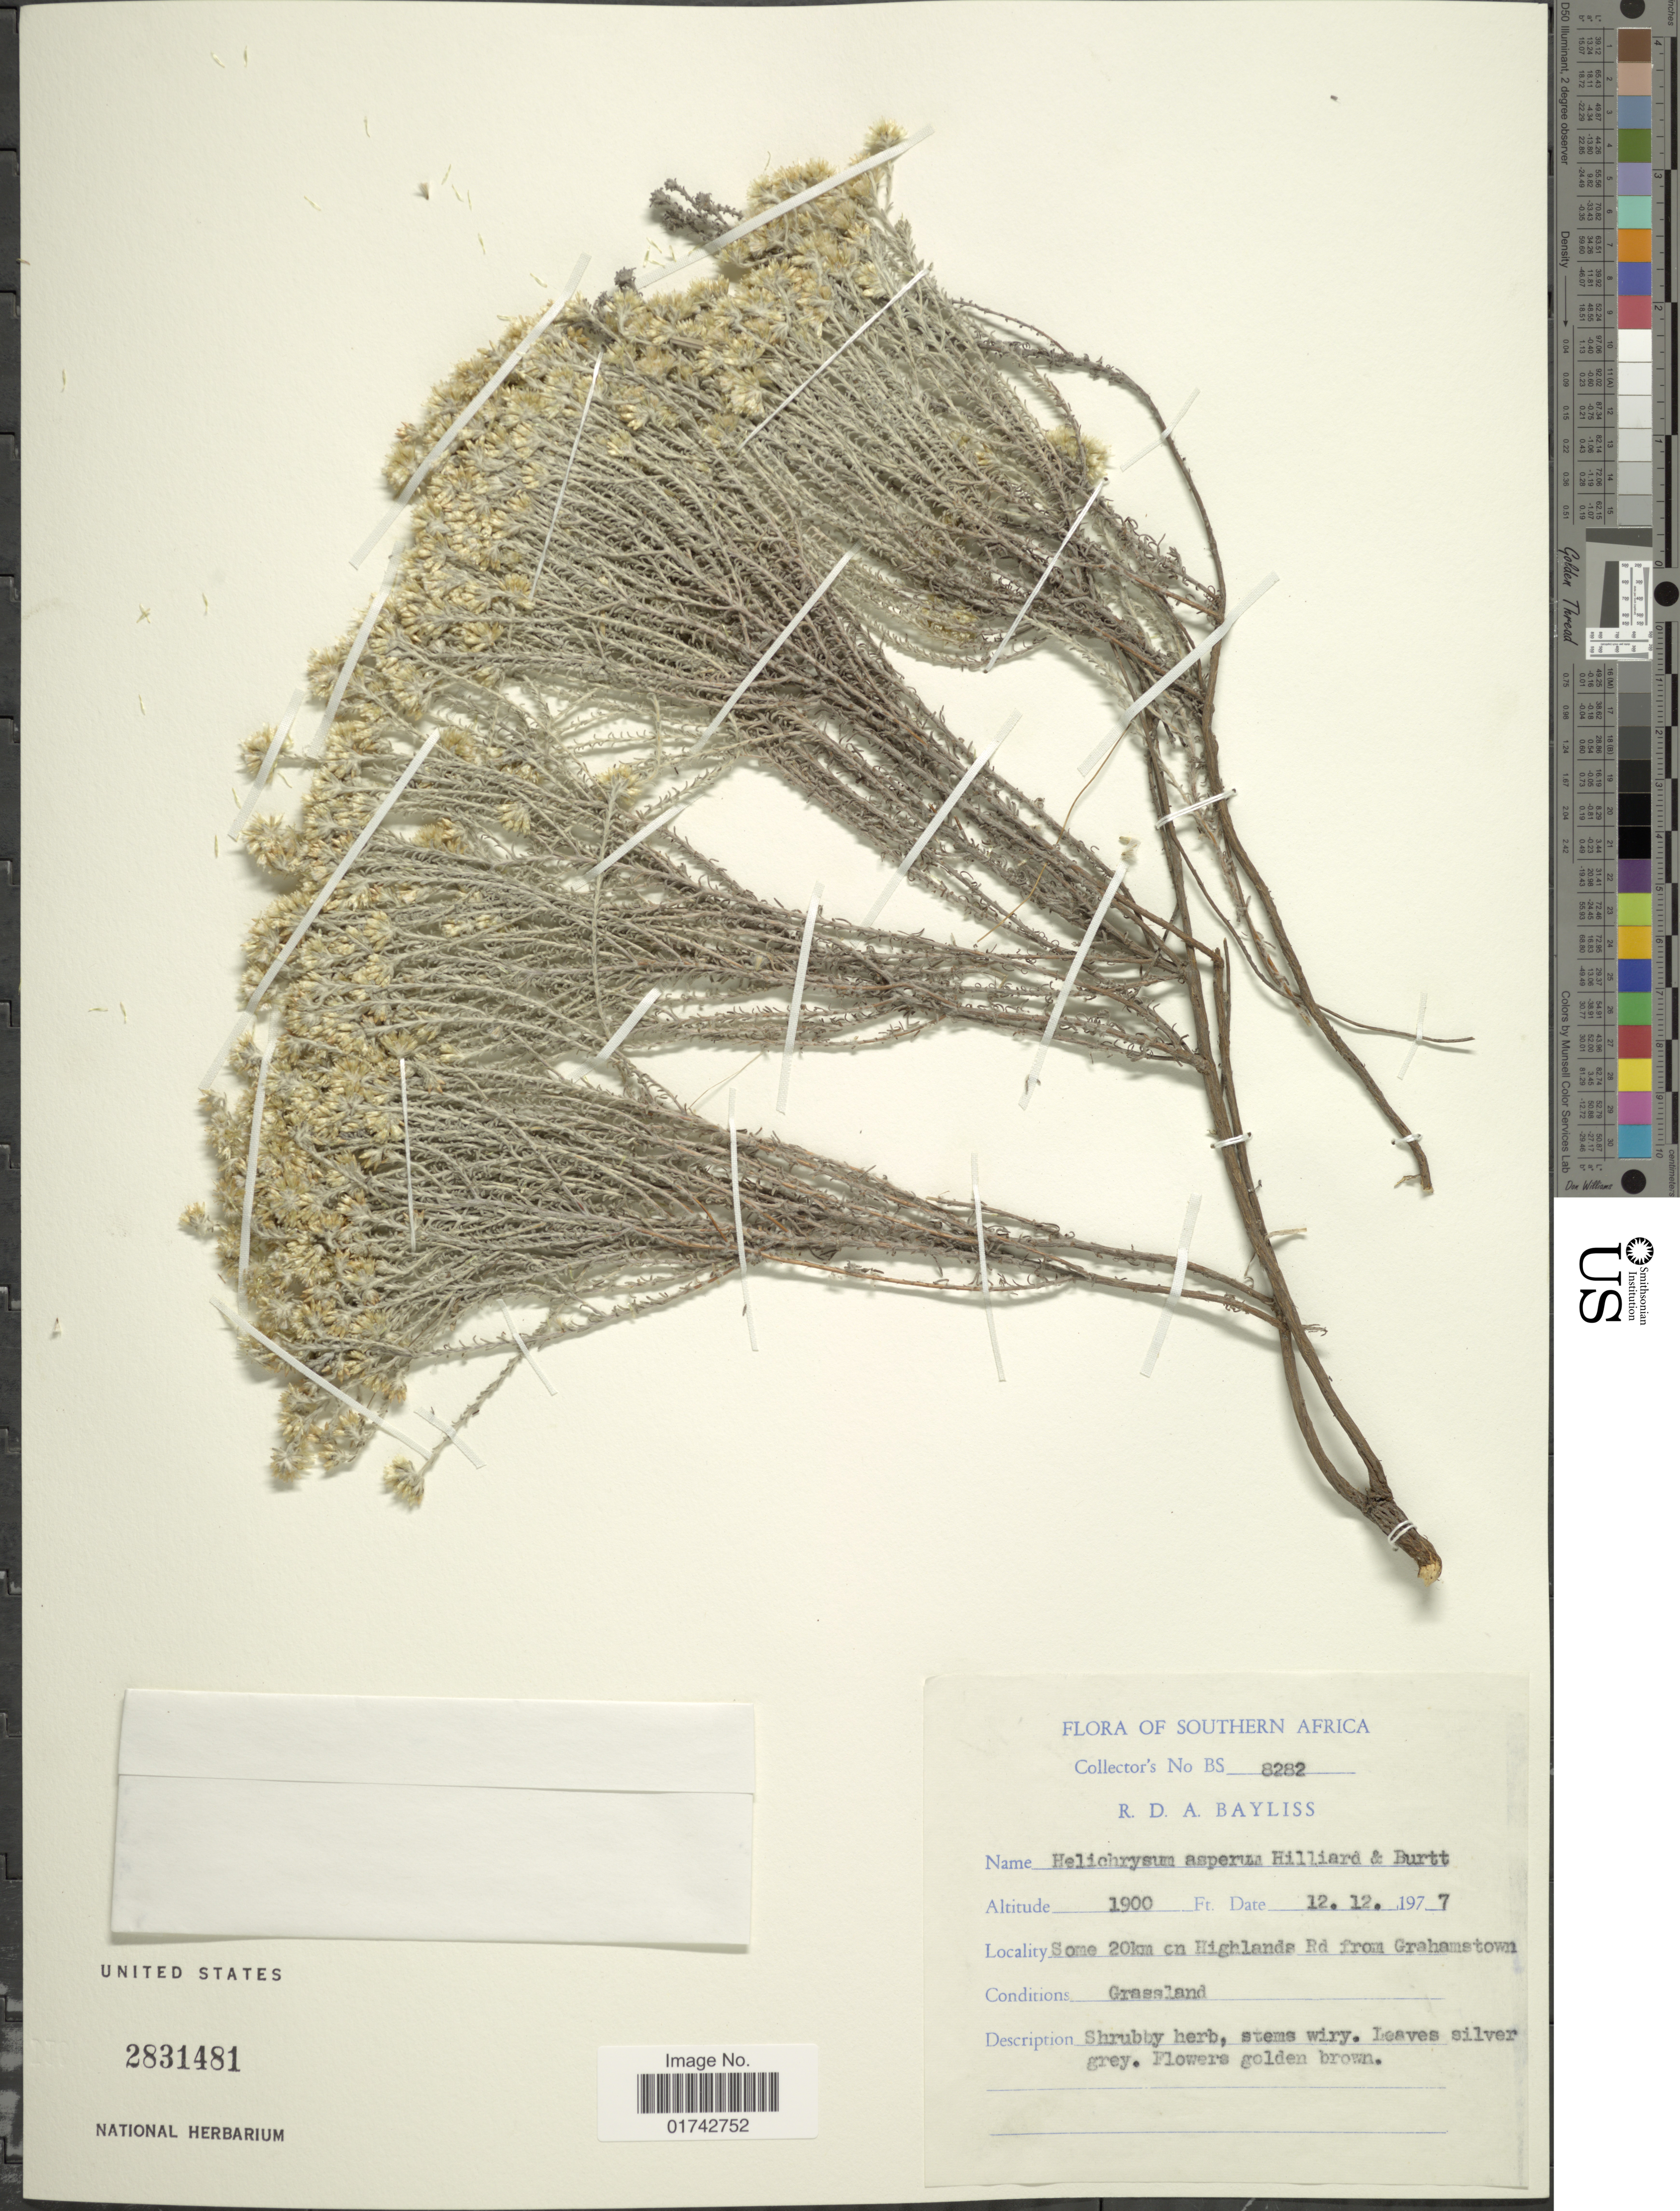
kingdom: Plantae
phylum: Tracheophyta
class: Magnoliopsida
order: Asterales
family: Asteraceae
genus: Helichrysum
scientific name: Helichrysum asperum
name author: (Thunb.) Hilliard & B.L. Burtt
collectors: R. Bayliss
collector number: BS 8282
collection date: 1977-12-12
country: South Africa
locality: Southern Africa. Some 20km on Highlands Rd from Grahamstown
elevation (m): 579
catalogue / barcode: US 2831481